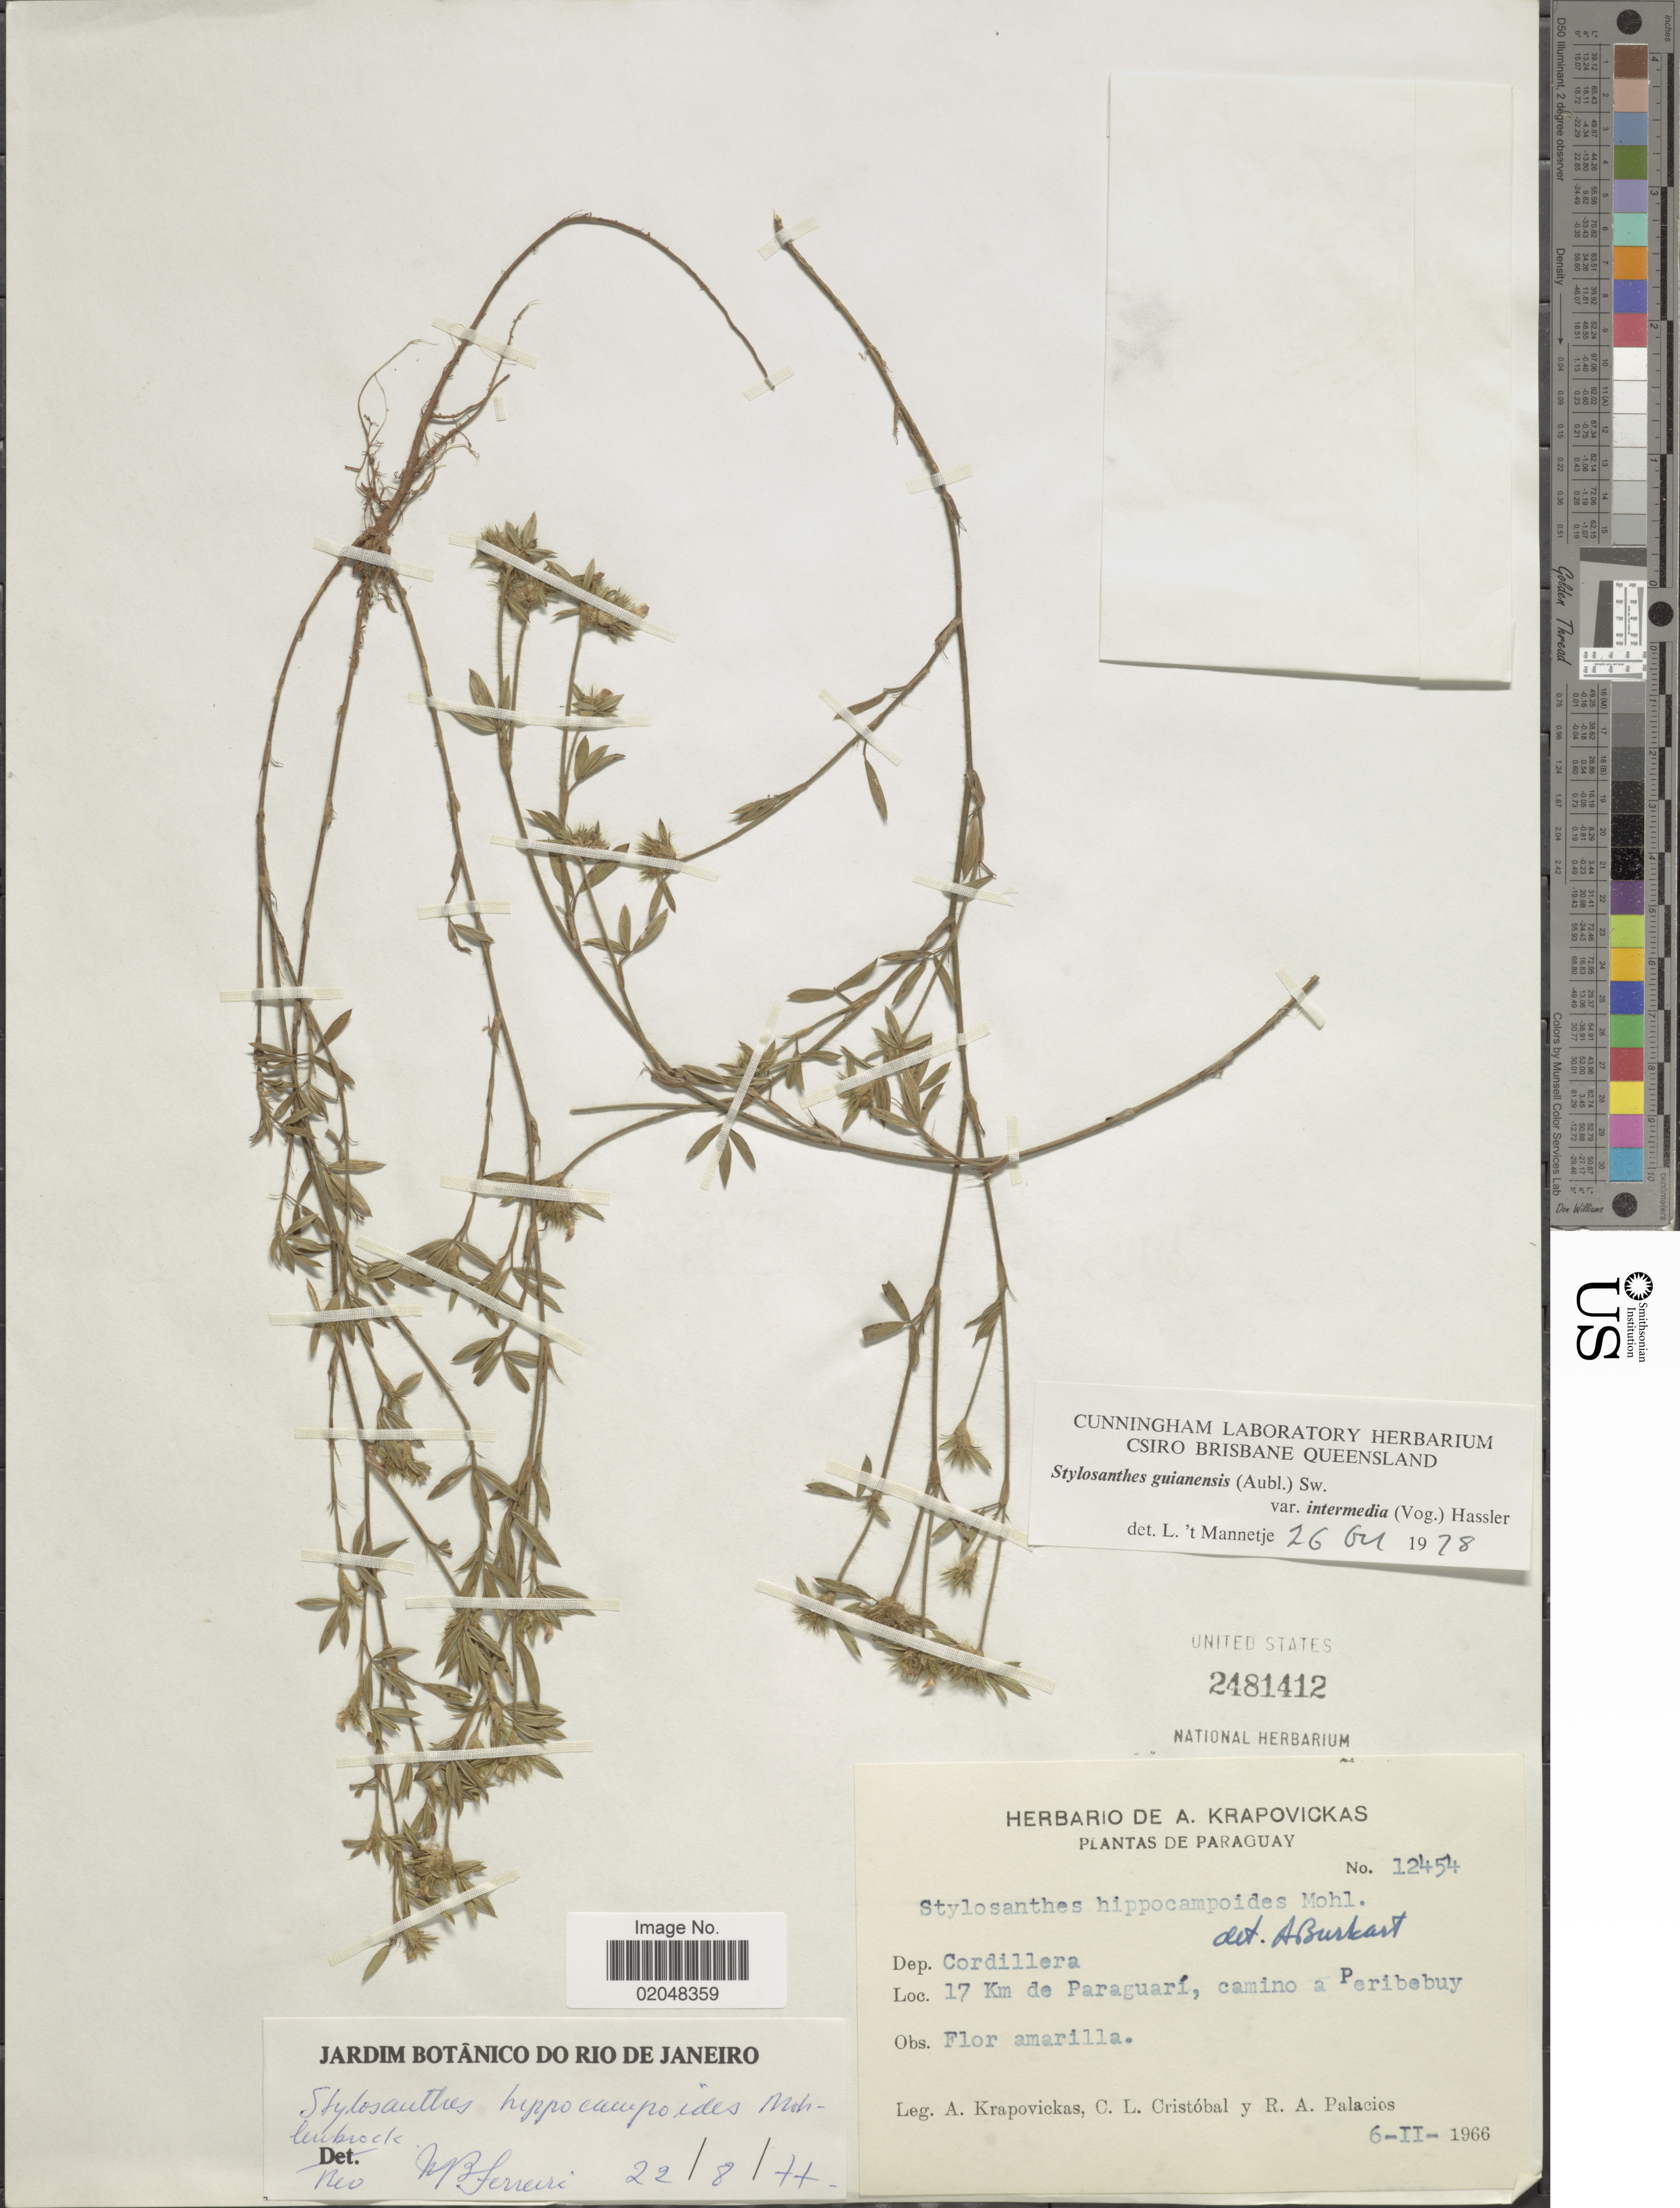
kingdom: Plantae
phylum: Tracheophyta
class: Magnoliopsida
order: Fabales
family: Fabaceae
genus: Stylosanthes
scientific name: Stylosanthes guianensis var. intermedia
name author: (Vogel) Hassl.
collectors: A. Krapovicas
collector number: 12454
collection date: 1966-02-06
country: Paraguay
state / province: Cordillera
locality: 17 km de Paraguari, camino a Peribebuy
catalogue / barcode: US 2481412